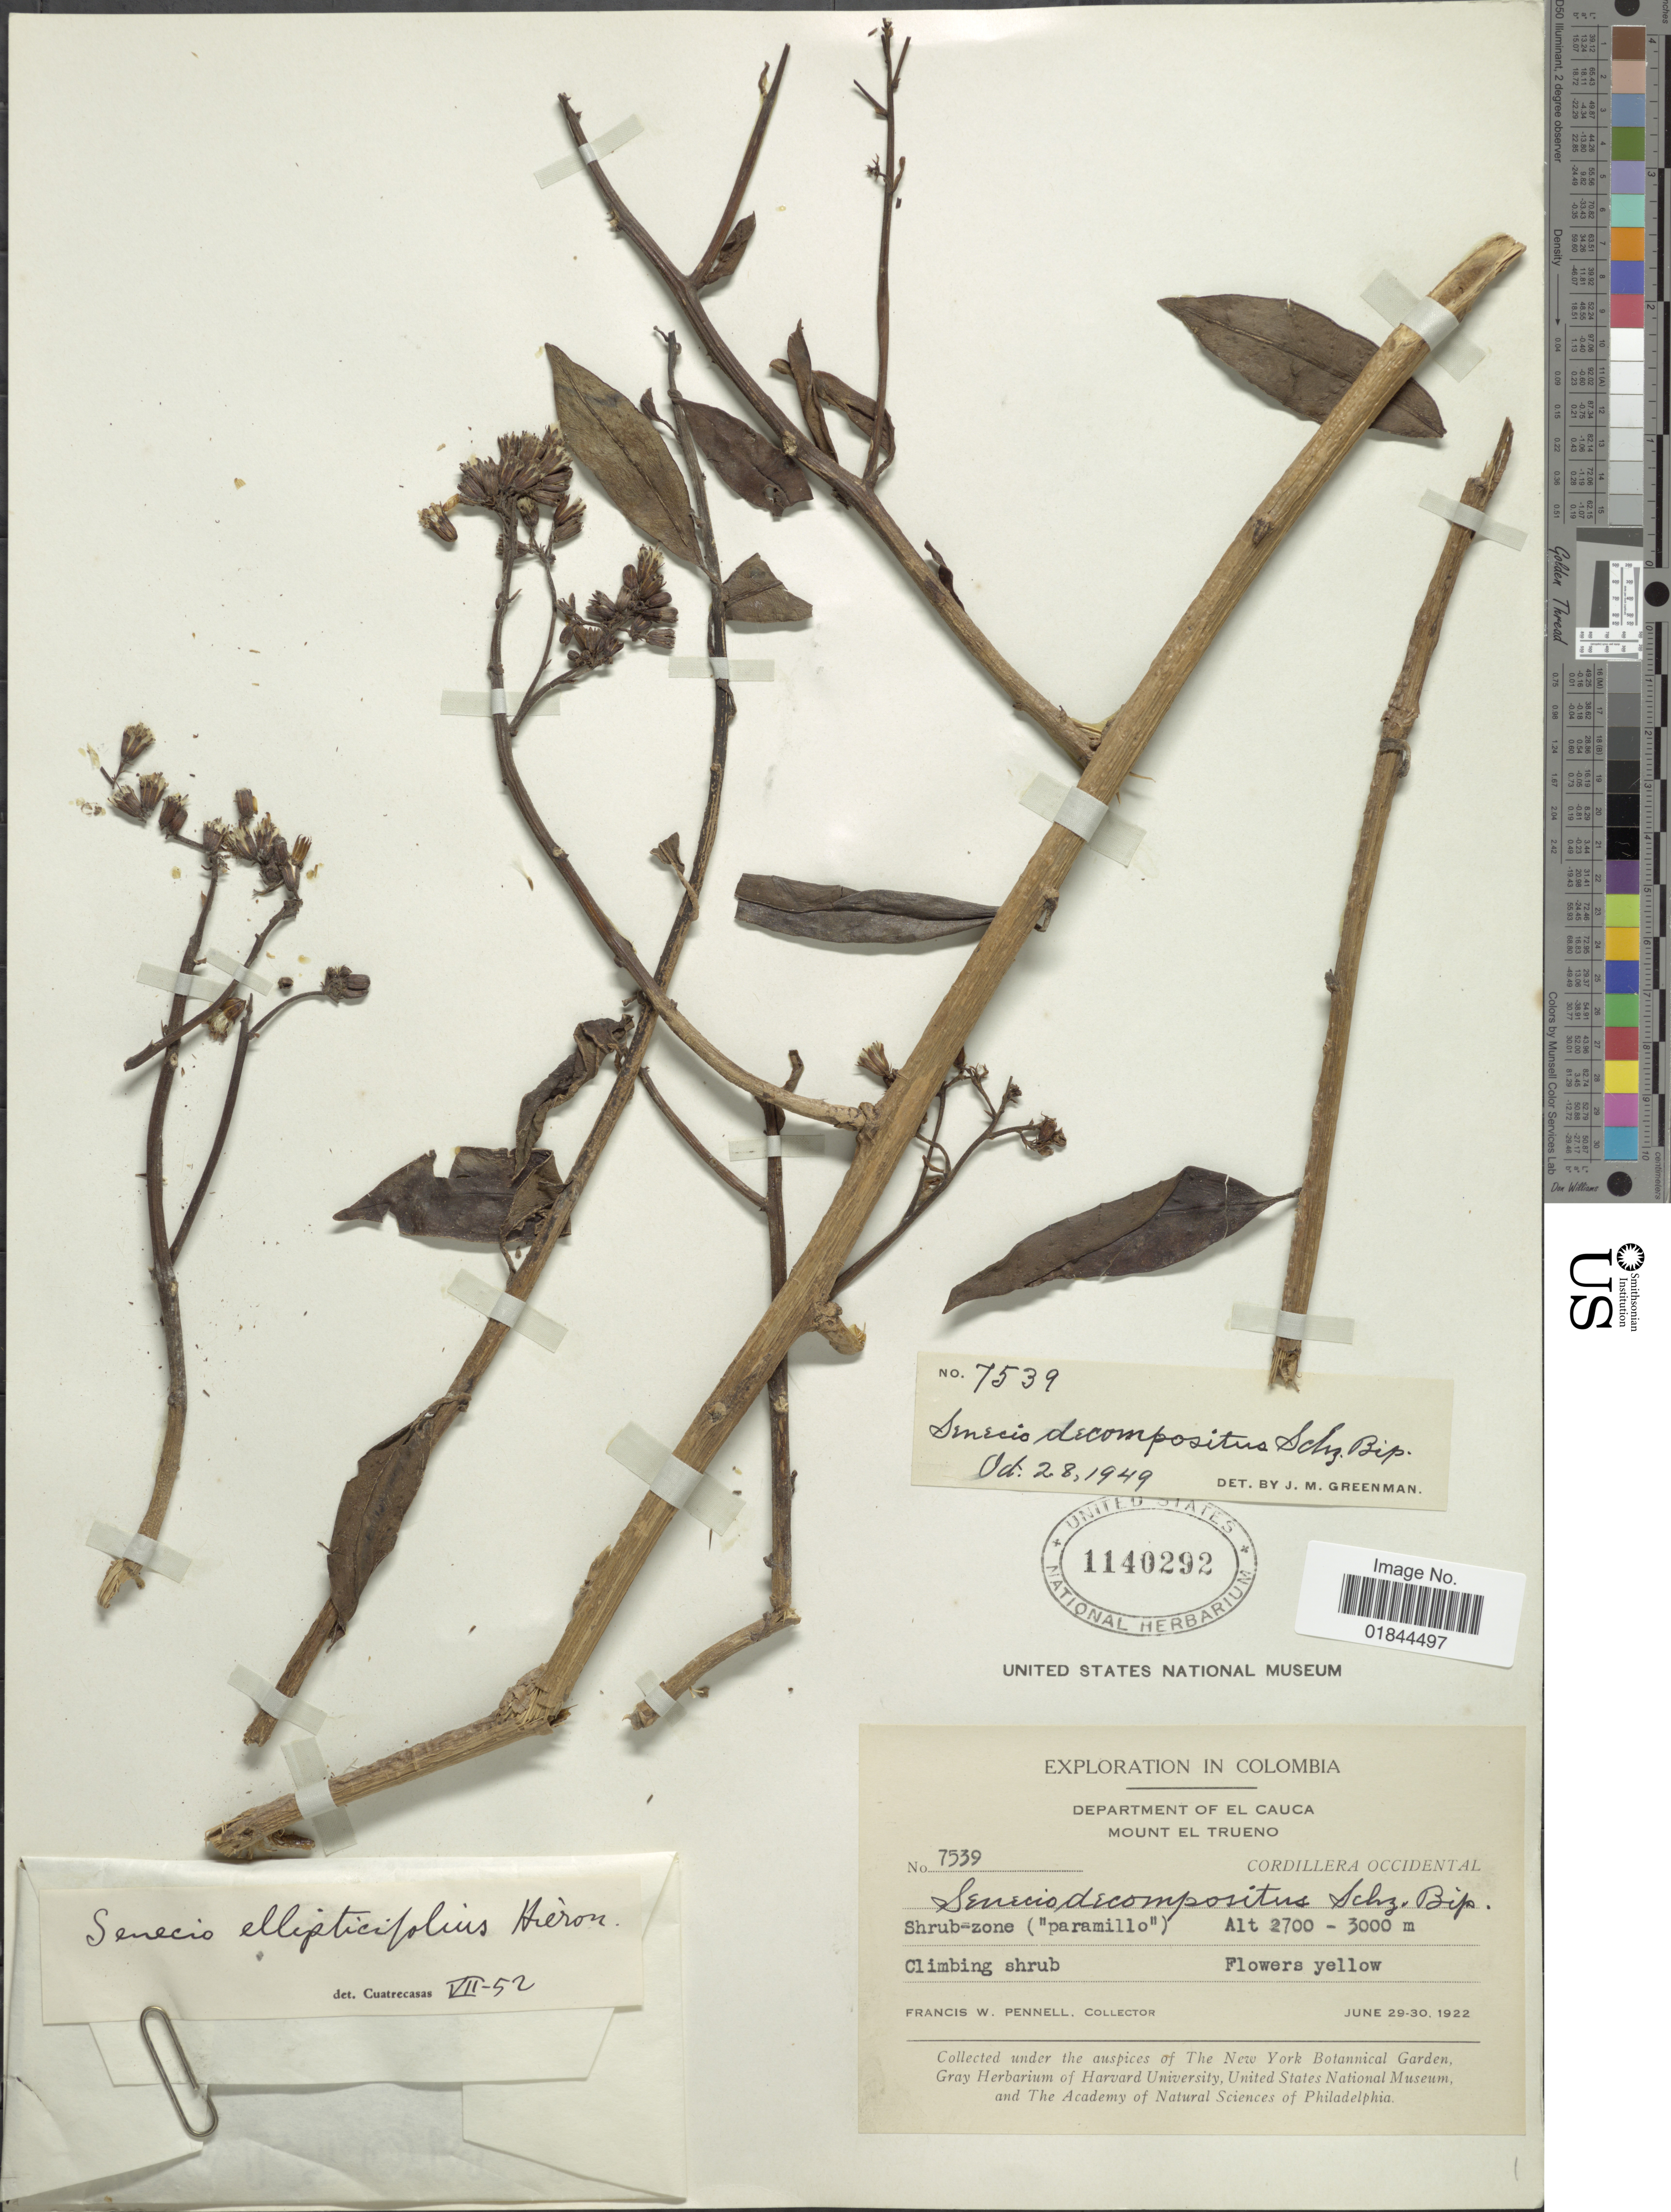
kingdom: Plantae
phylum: Tracheophyta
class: Magnoliopsida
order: Asterales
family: Asteraceae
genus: Pentacalia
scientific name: Pentacalia ellipticifolia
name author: (Hieron.) Cuatrec.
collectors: F. W. Pennell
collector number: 7539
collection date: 1922-06-29/1922-06-30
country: Colombia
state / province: Cauca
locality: Department of El Cauca Mont El Trueno, Cordillera Occidental, Shrub-zone ('paramillo')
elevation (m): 2700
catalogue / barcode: US 1140292